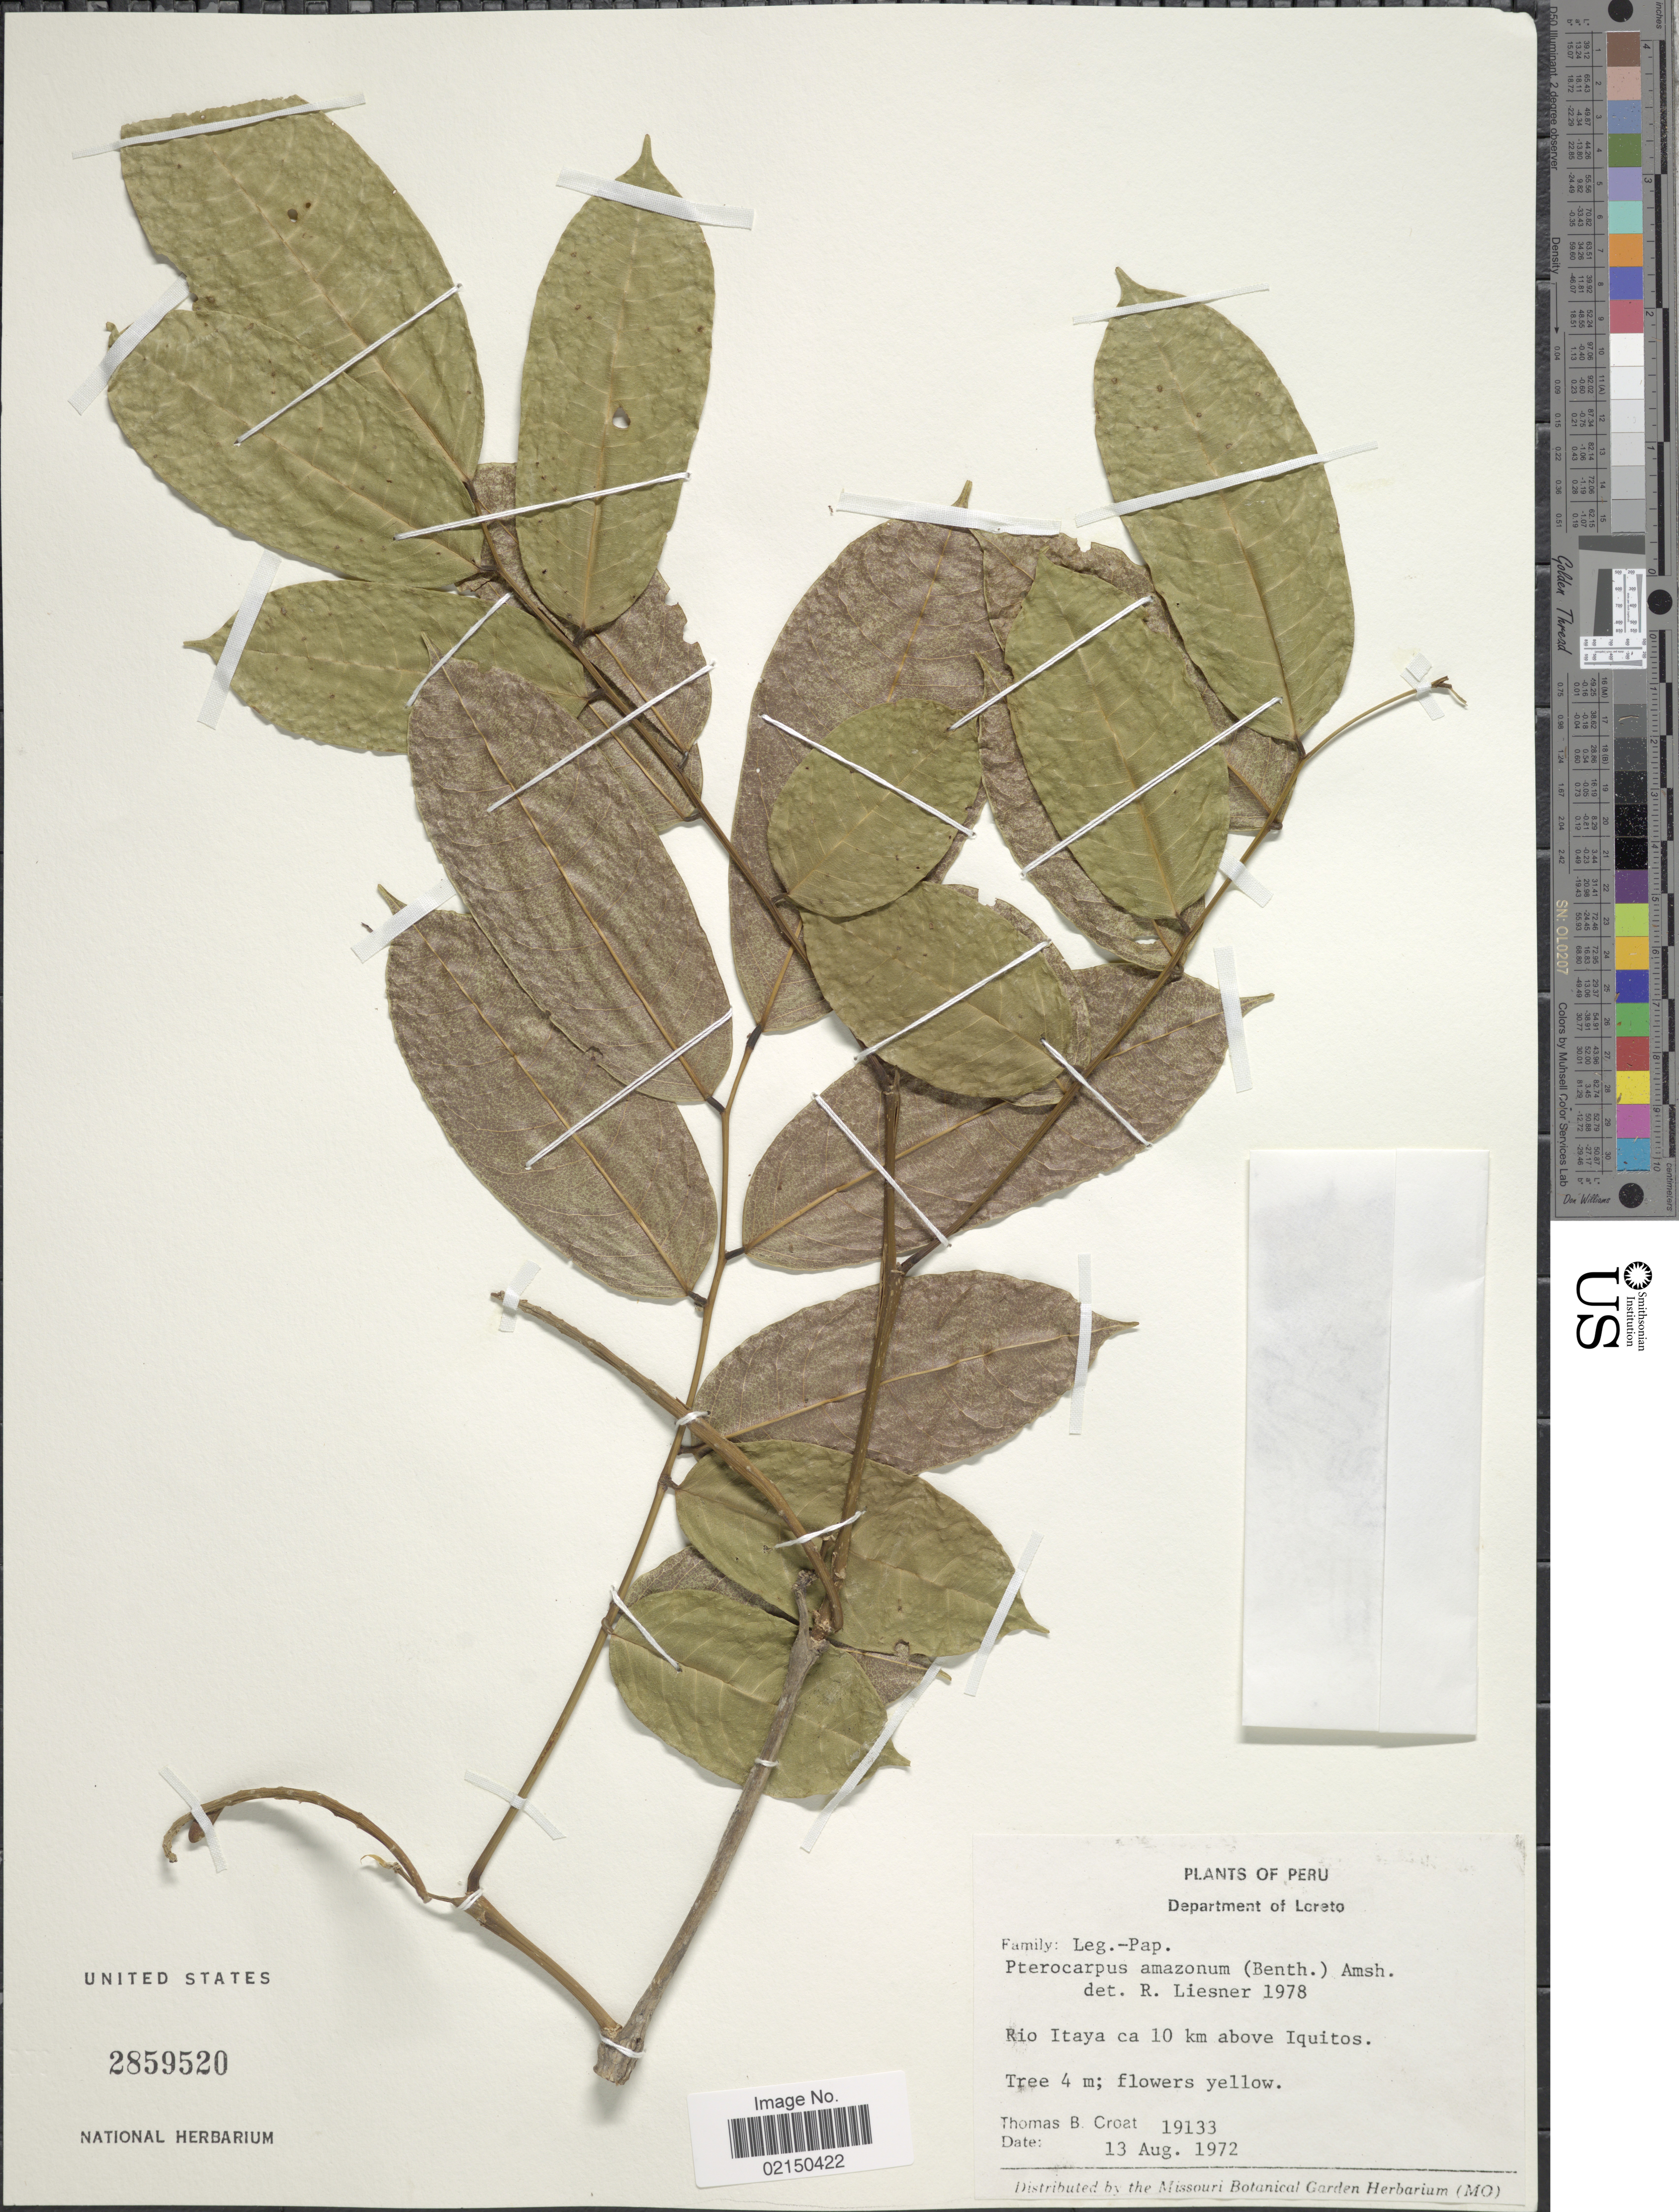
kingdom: Plantae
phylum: Tracheophyta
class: Magnoliopsida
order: Fabales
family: Fabaceae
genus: Pterocarpus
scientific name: Pterocarpus amazonum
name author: (Benth.) Amshoff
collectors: T. B. Croat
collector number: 19133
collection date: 1972-08-13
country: Peru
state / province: Loreto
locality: Rio Itaya ca 10 km above Iquitos.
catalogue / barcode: US 2859520